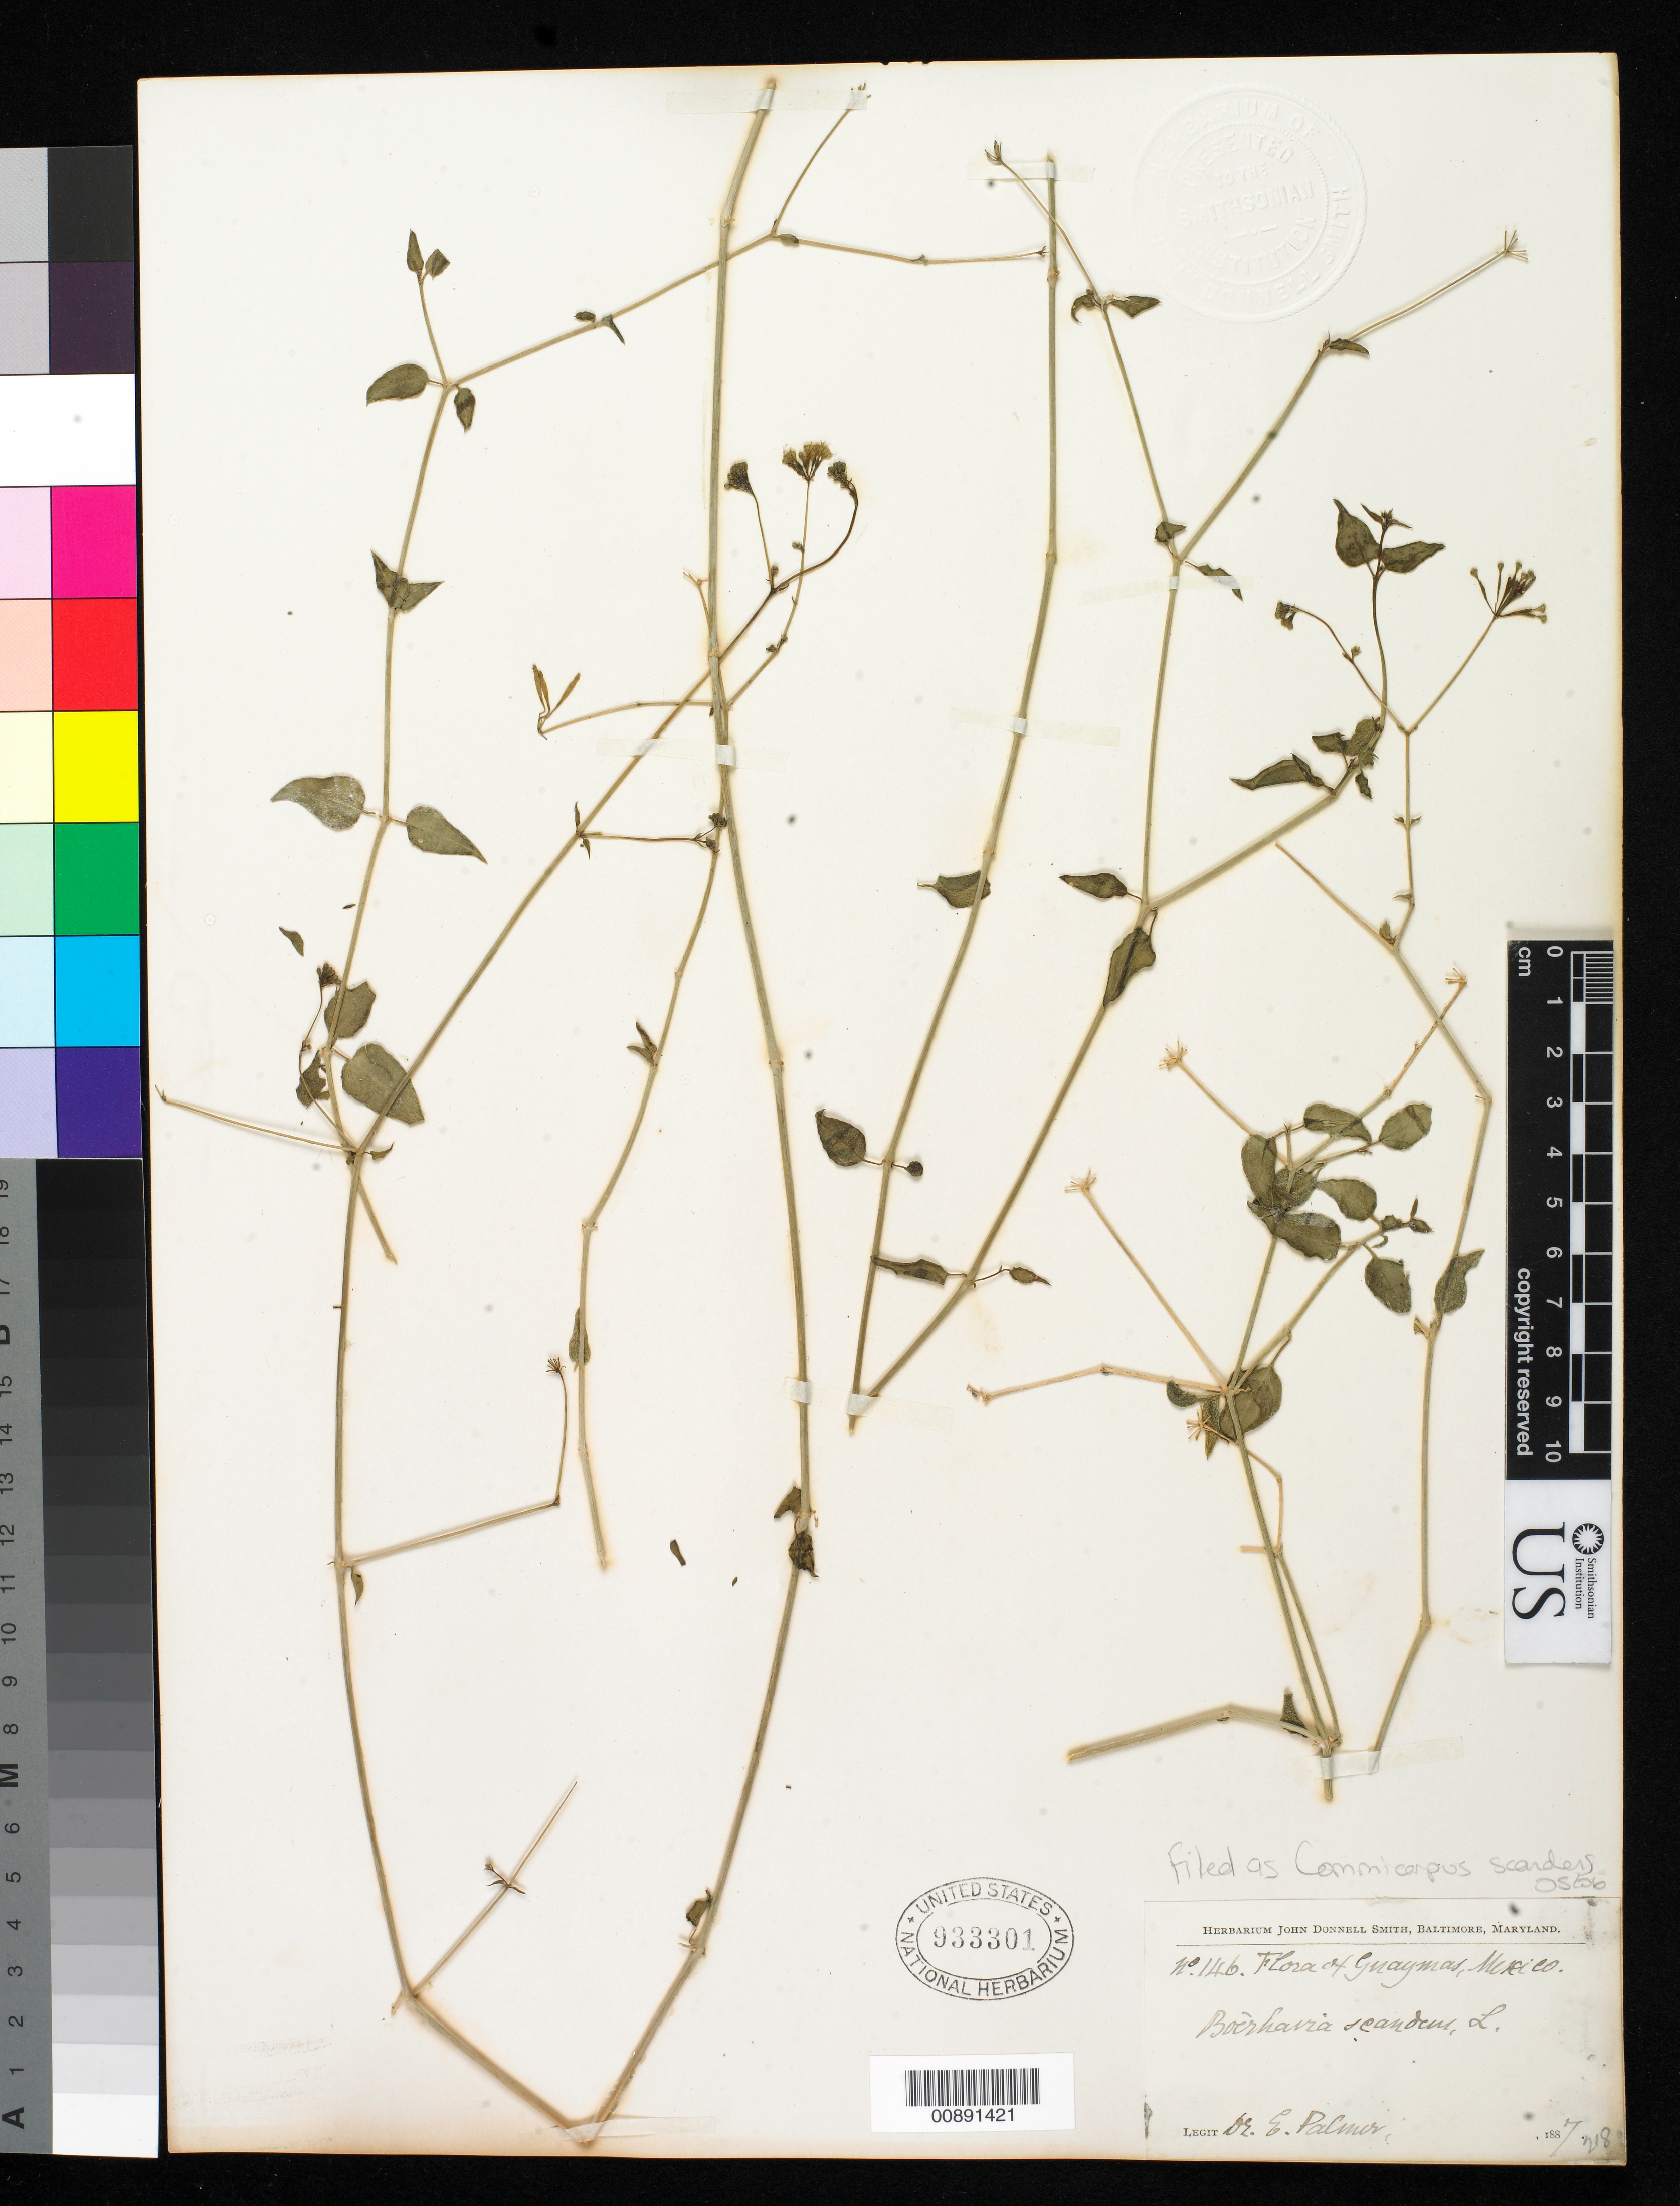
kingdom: Plantae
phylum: Tracheophyta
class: Magnoliopsida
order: Caryophyllales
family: Nyctaginaceae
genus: Commicarpus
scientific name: Commicarpus scandens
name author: (L.) Standl.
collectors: E. Palmer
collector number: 146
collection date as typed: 1887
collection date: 1887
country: Mexico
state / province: Sonora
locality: Guaymas, Sonora.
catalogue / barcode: US 933301